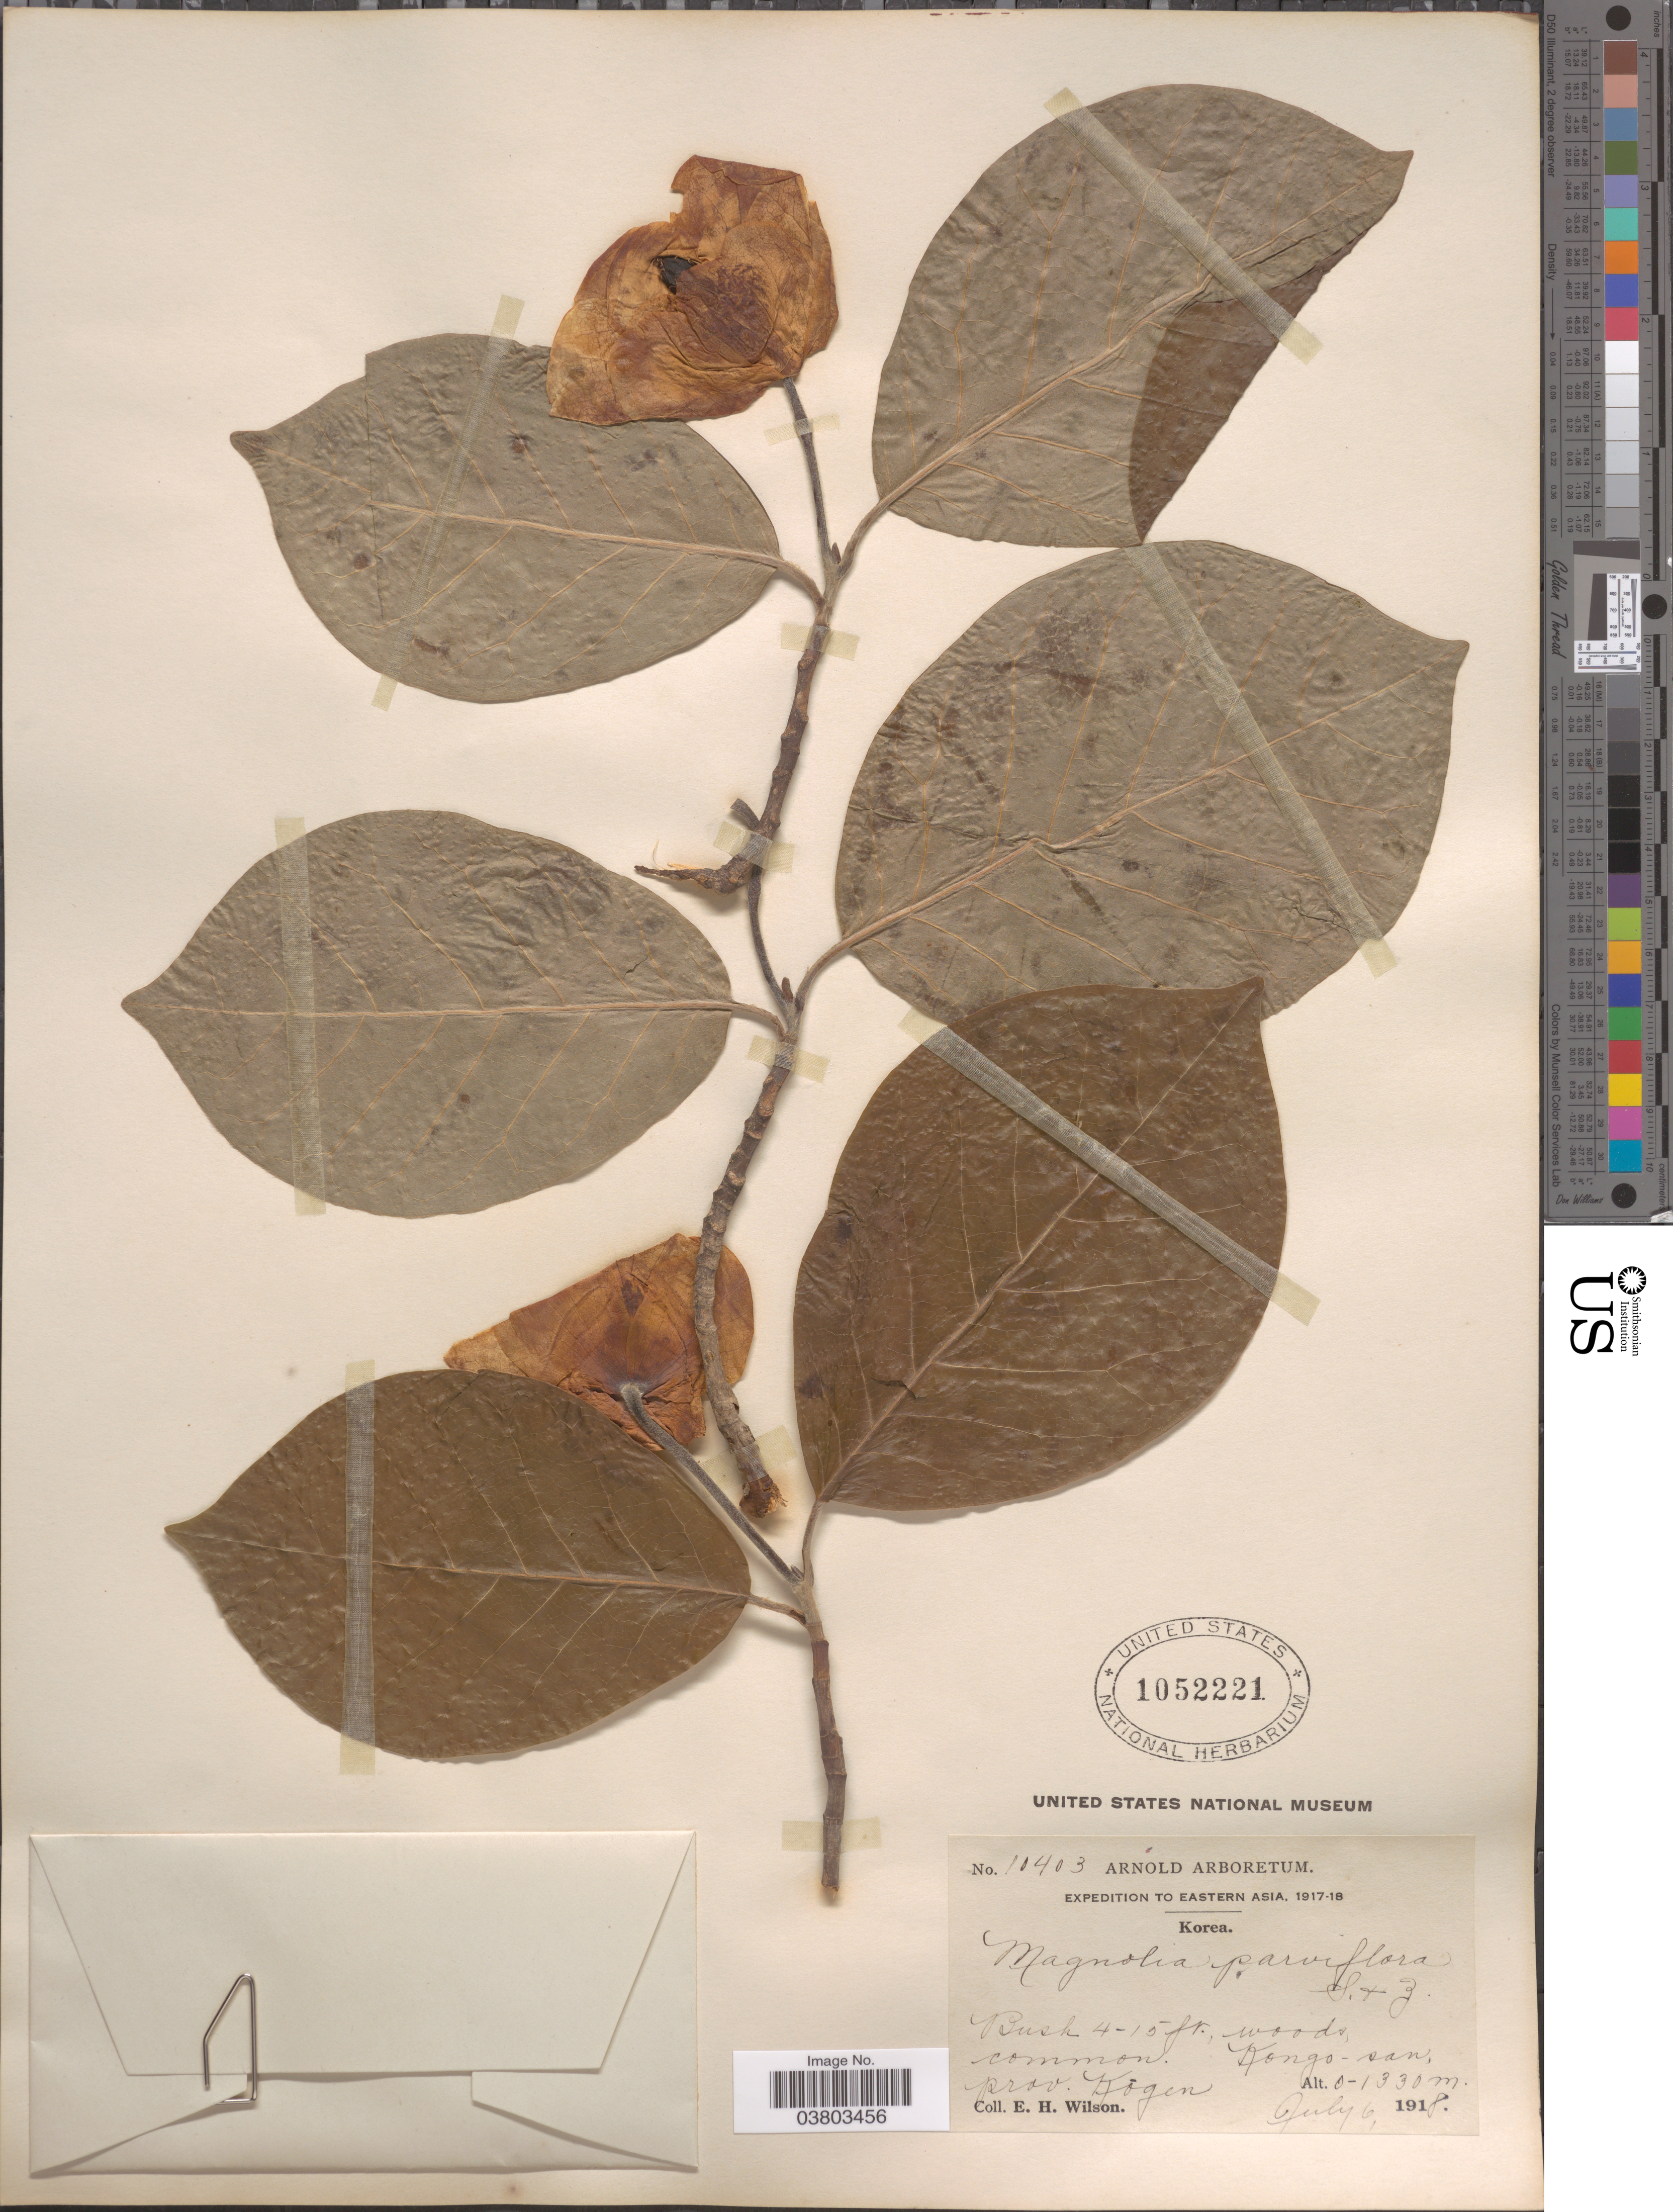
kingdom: Plantae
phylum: Tracheophyta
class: Magnoliopsida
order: Magnoliales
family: Magnoliaceae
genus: Magnolia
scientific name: Magnolia sieboldii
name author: K. Koch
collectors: E. Wilson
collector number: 10403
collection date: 1918-07-06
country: North Korea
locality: Kongo-san, prov. Kōgen.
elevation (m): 0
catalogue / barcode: US 1052221